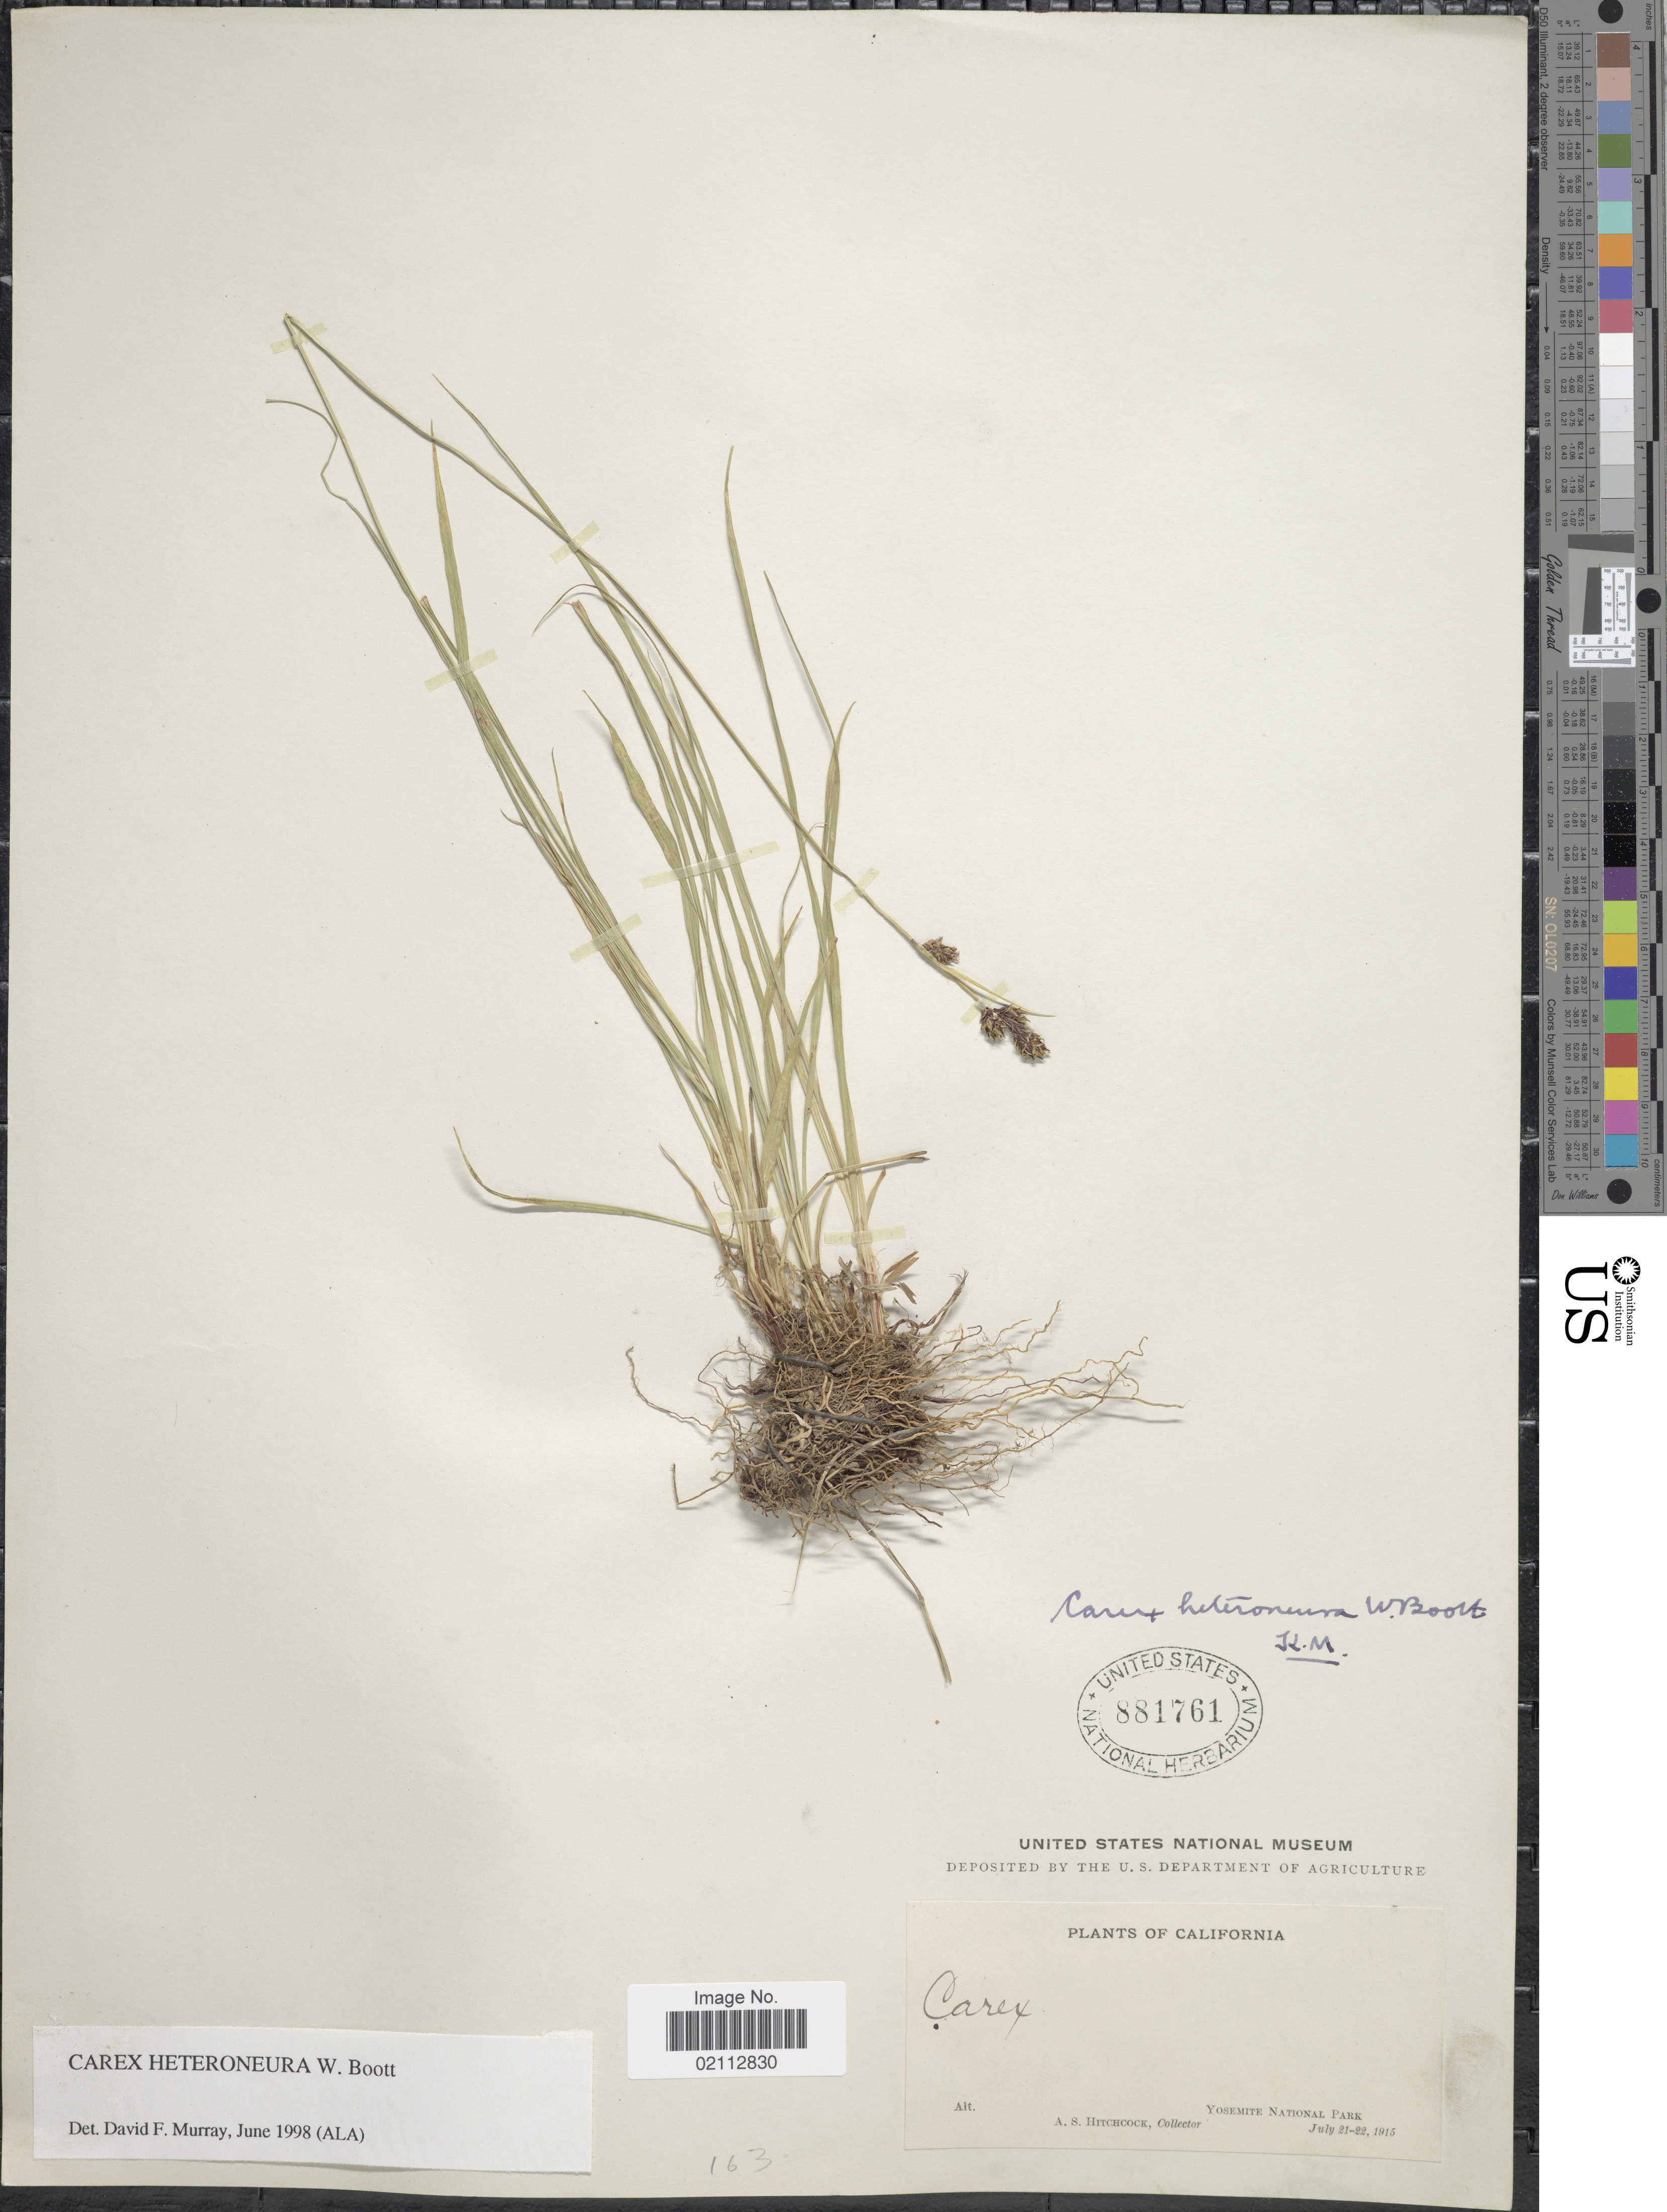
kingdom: Plantae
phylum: Tracheophyta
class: Liliopsida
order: Poales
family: Cyperaceae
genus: Carex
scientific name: Carex heteroneura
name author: S. Watson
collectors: A. S. Hitchcock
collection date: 1915-07-21/1915-07-22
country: United States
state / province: California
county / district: Mariposa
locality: Yosemite National Park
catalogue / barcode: US 881761